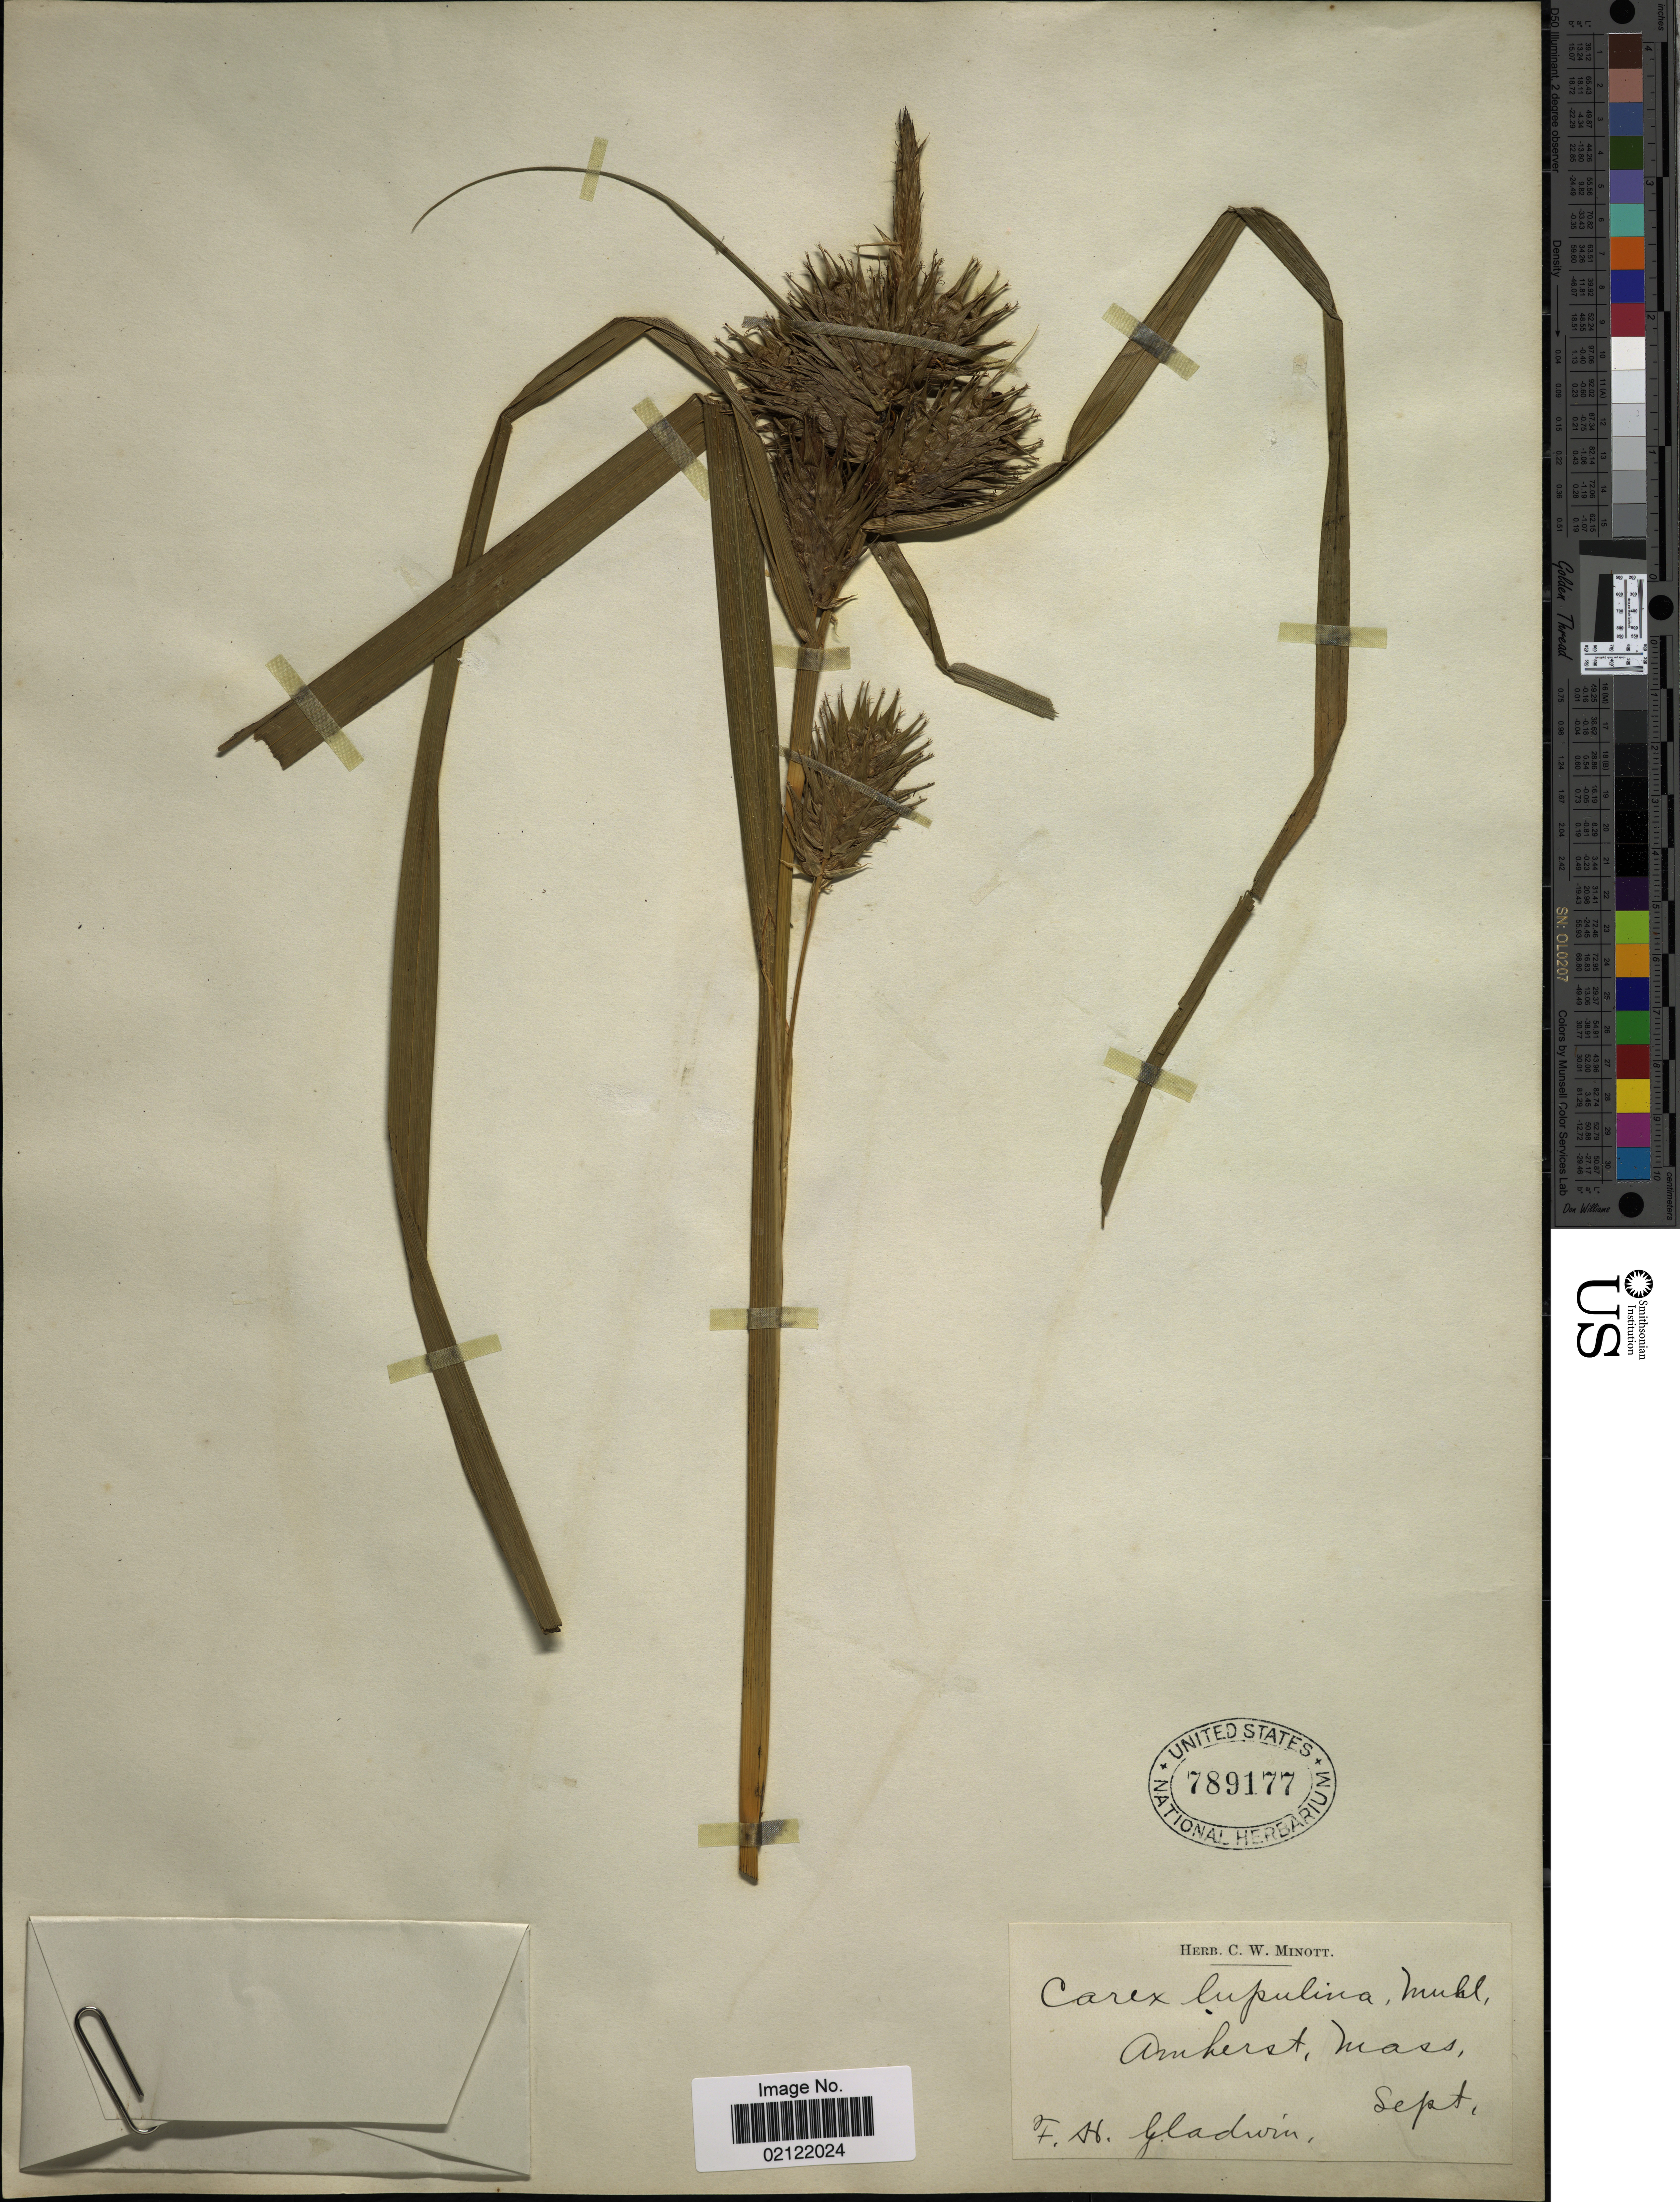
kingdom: Plantae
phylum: Tracheophyta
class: Liliopsida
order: Poales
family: Cyperaceae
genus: Carex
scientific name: Carex lupulina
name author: Muhl. ex Willd.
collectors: F. Gladwin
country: United States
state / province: Massachusetts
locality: Amherst, Mass.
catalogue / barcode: US 789177